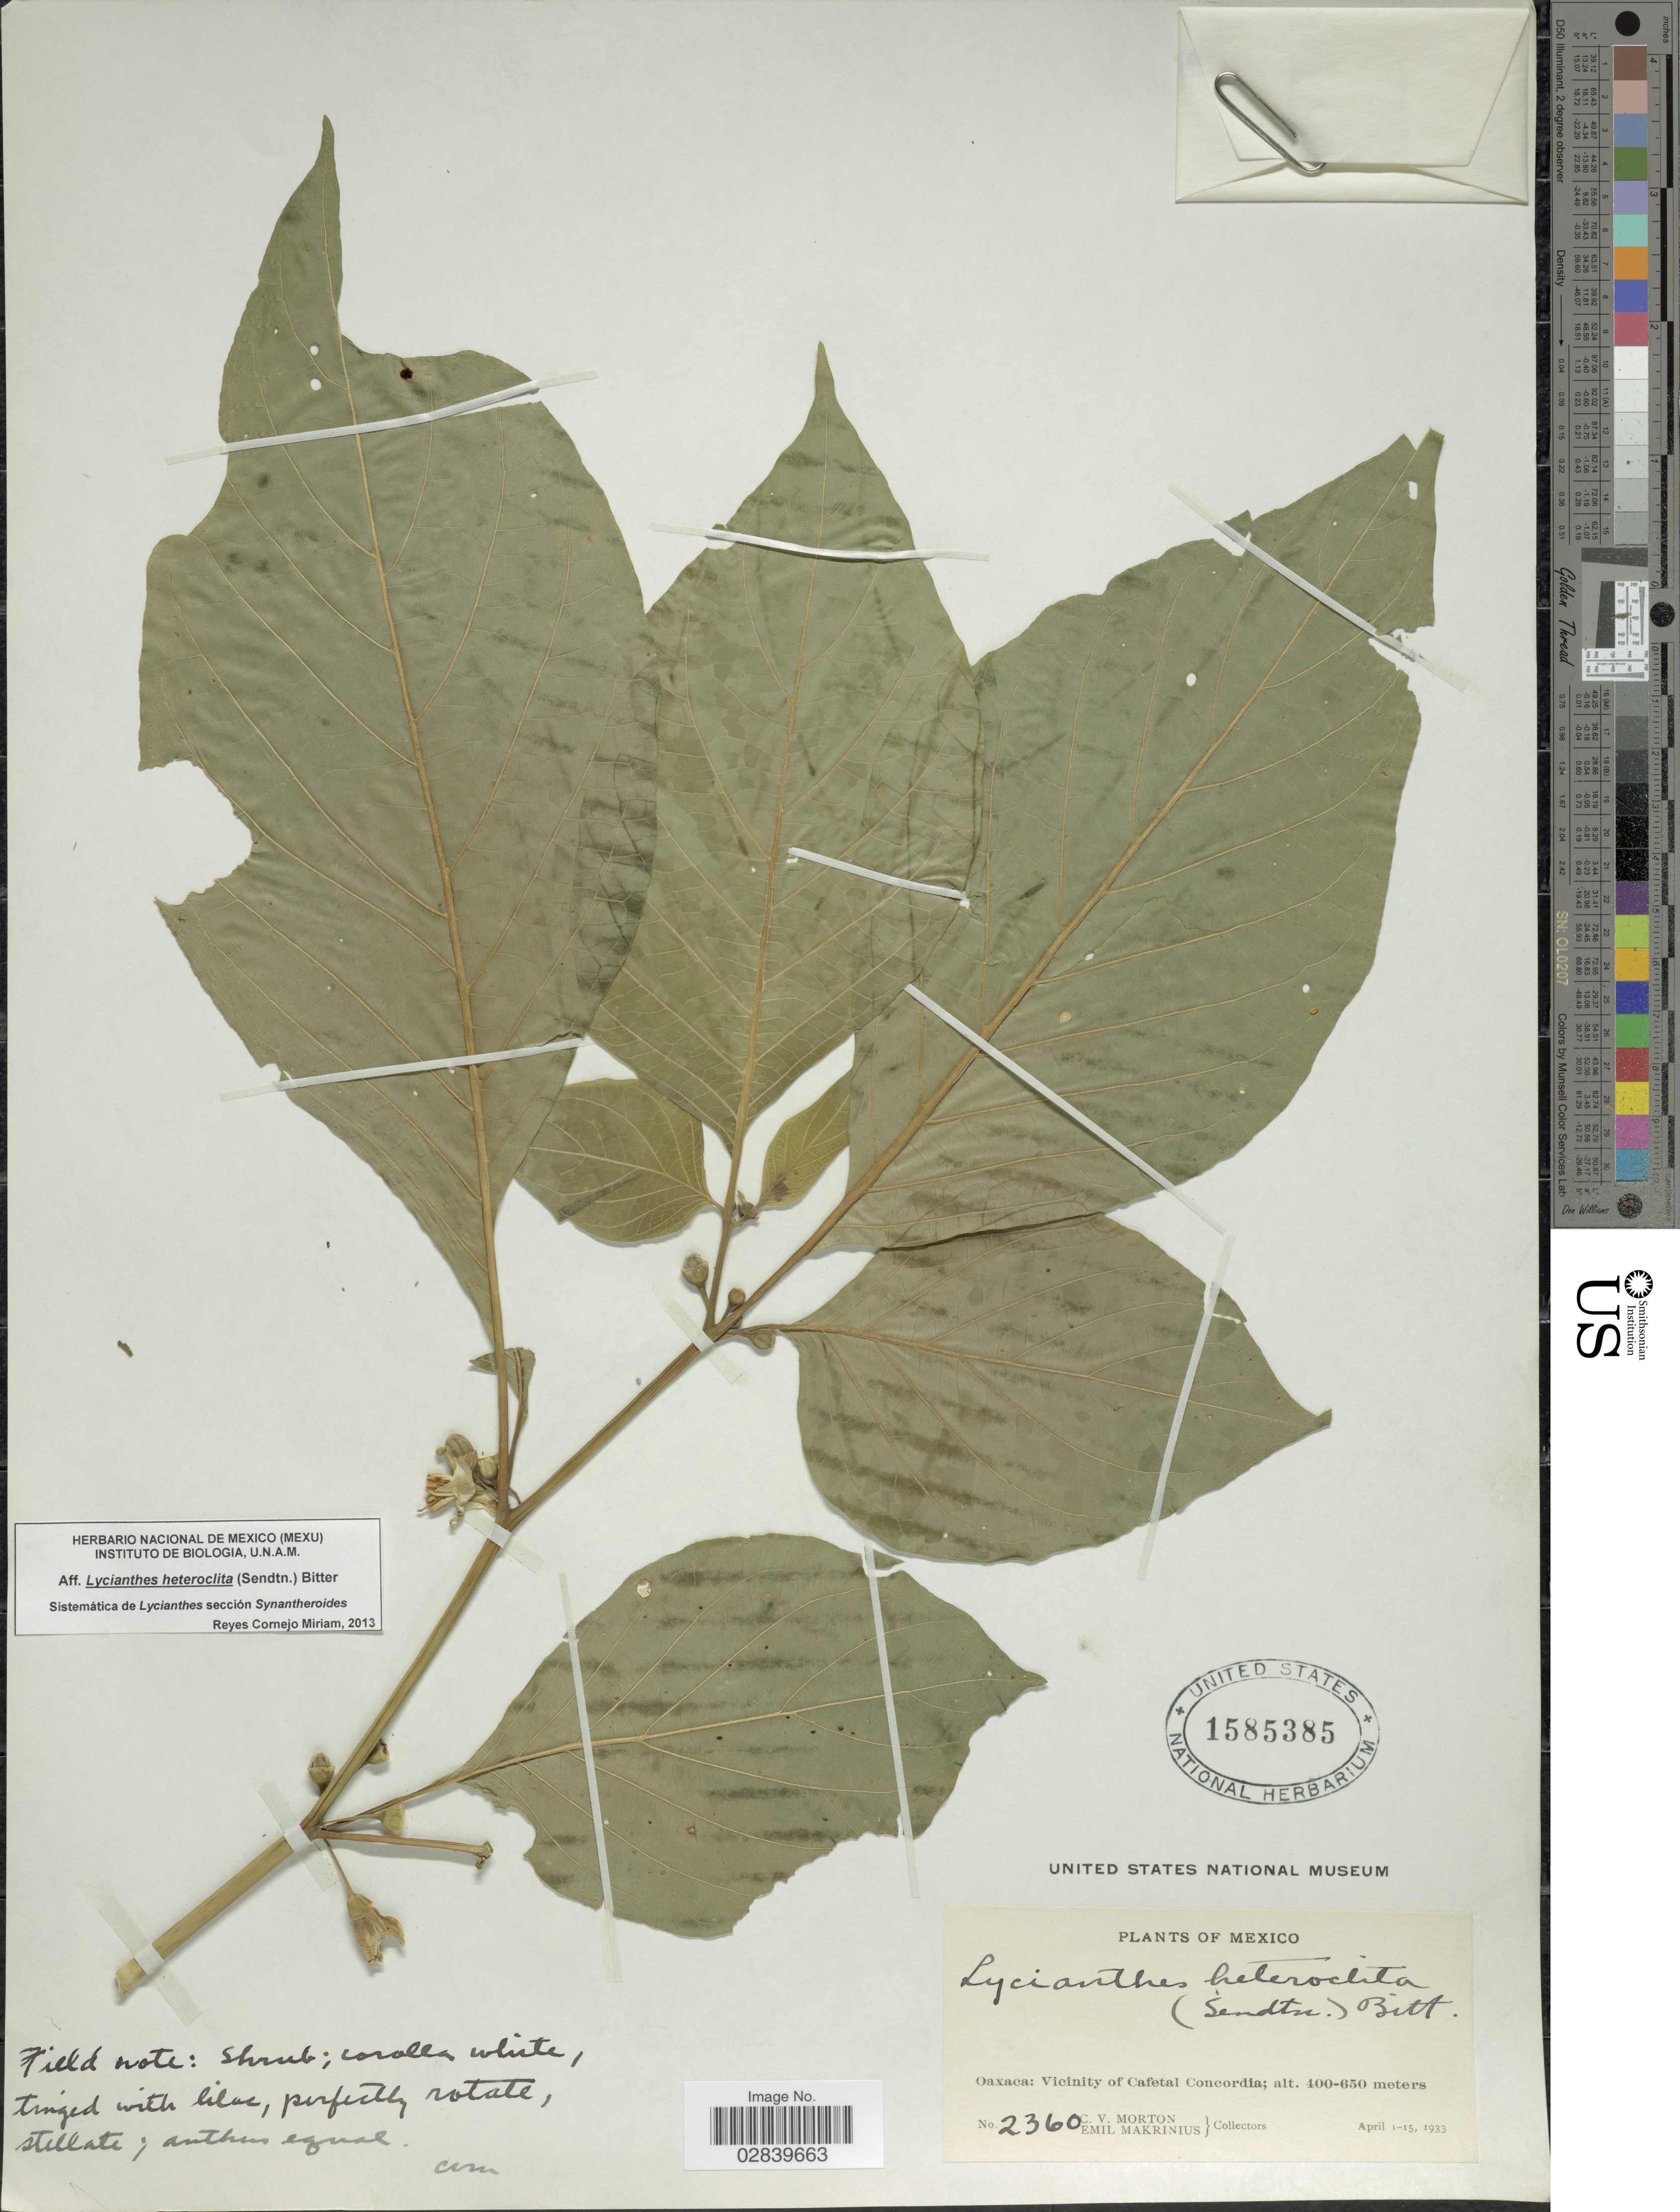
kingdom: Plantae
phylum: Tracheophyta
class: Magnoliopsida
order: Solanales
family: Solanaceae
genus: Lycianthes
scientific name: Lycianthes heteroclita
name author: (Sendtn.) Bitter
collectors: C. V. Morton & E. Makrinius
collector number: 2360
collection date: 1933-04-01/1933-04-15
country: Mexico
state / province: Oaxaca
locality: Vicinity of Cafetal Concordia.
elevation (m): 400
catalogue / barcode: US 1585385